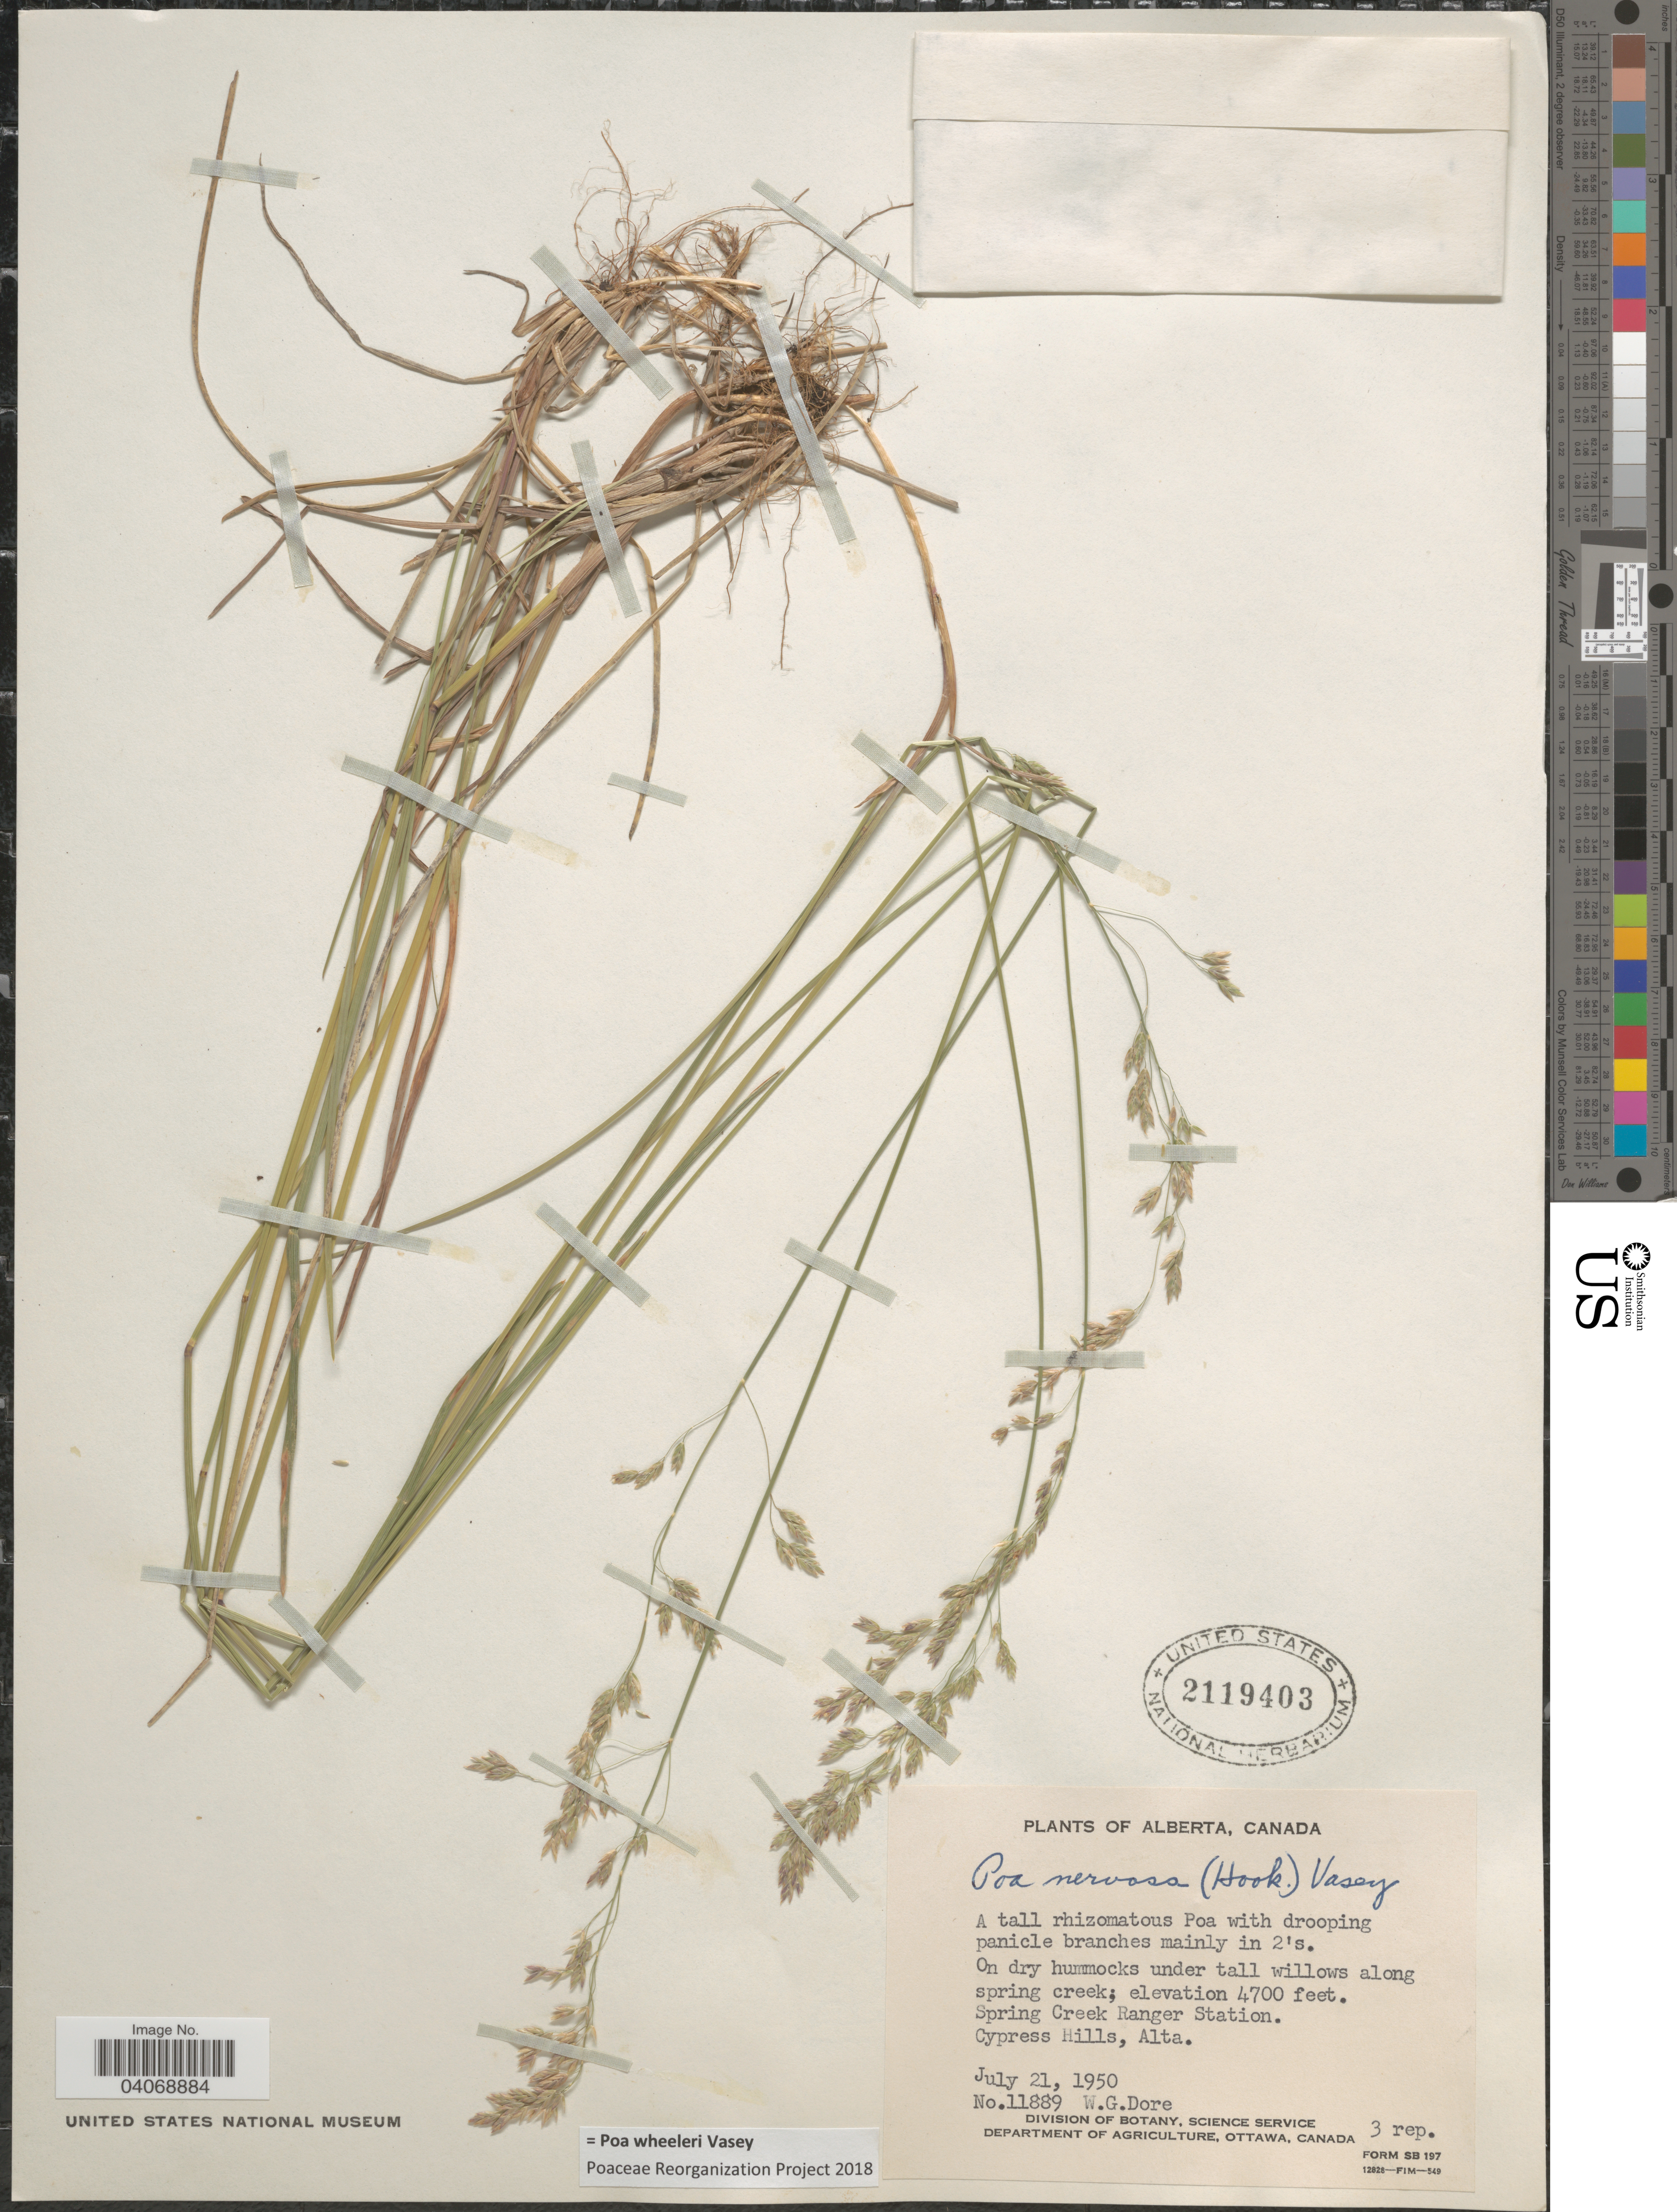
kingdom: Plantae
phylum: Tracheophyta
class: Liliopsida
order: Poales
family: Poaceae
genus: Poa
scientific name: Poa wheeleri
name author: Vasey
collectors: W. Dore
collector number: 11889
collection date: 1950-07-21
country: Canada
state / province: Alberta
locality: Spring Creek Ranger Station. Cypress Hills.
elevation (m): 1433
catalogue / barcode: US 2119403